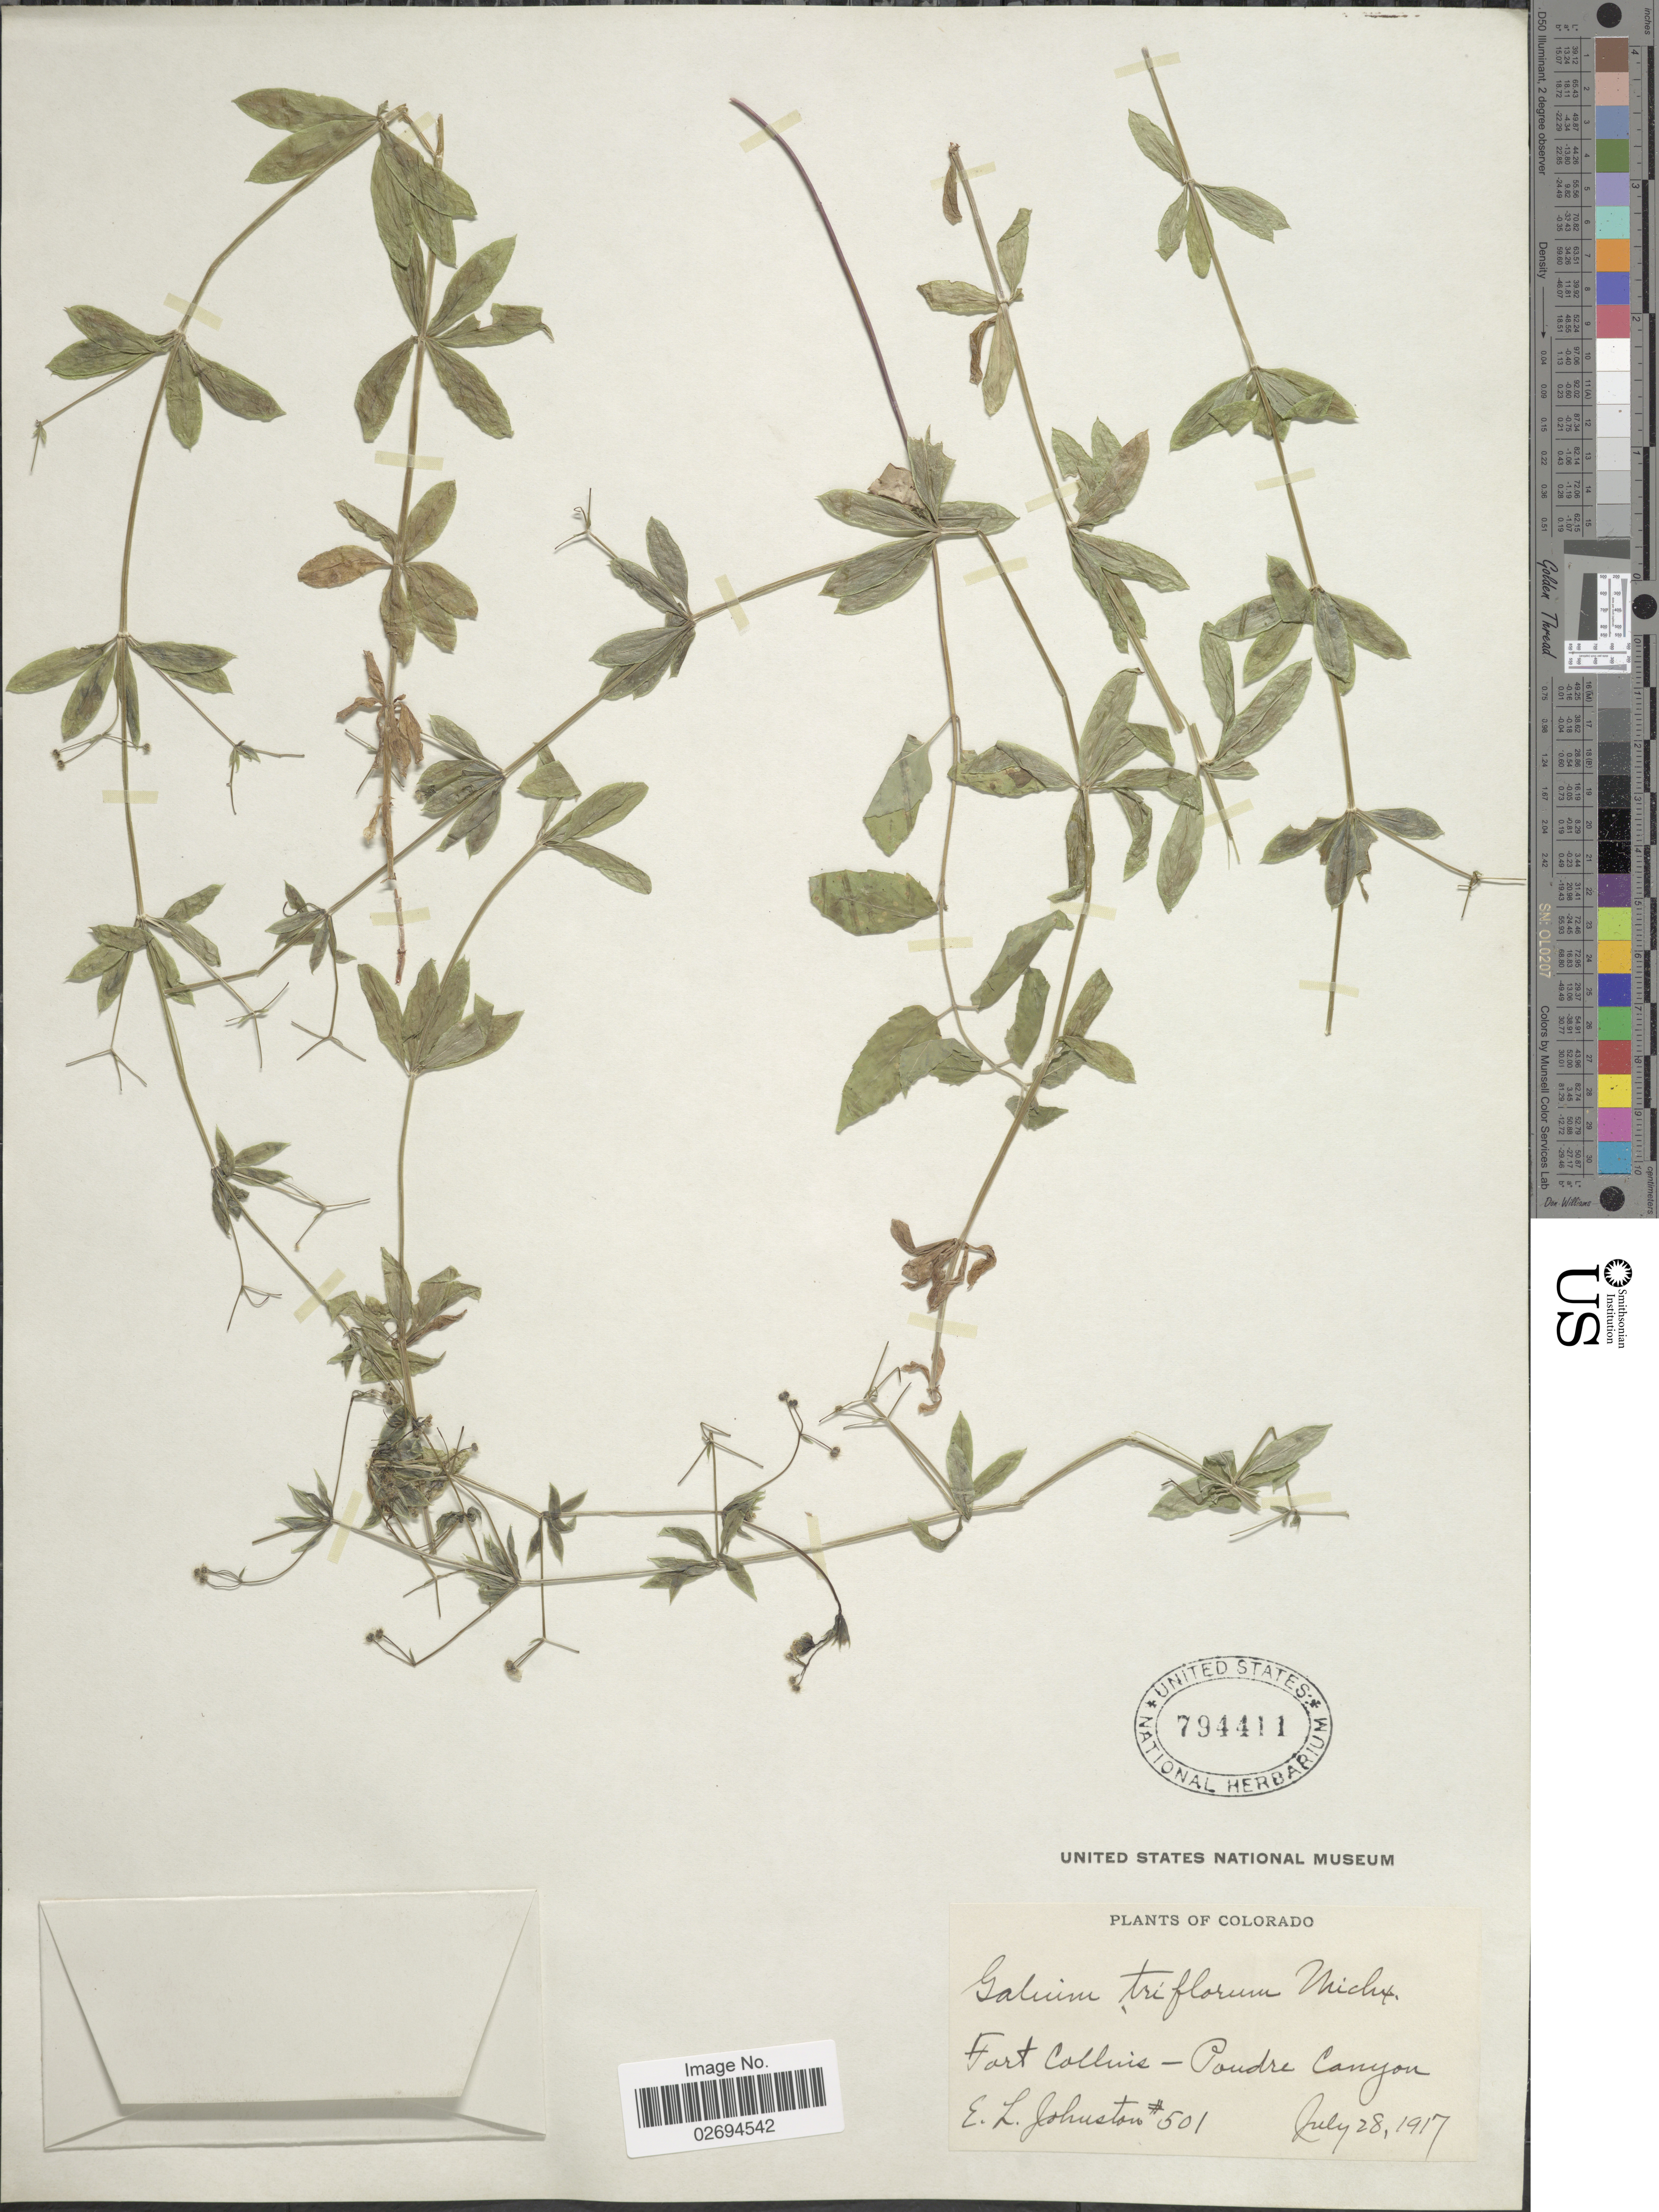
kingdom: Plantae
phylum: Tracheophyta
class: Magnoliopsida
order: Gentianales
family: Rubiaceae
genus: Galium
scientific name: Galium triflorum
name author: Michx.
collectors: E. L. Johnston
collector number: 501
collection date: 1917-07-28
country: United States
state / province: Colorado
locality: Fort Collins - Poudre Canyon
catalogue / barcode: US 794411